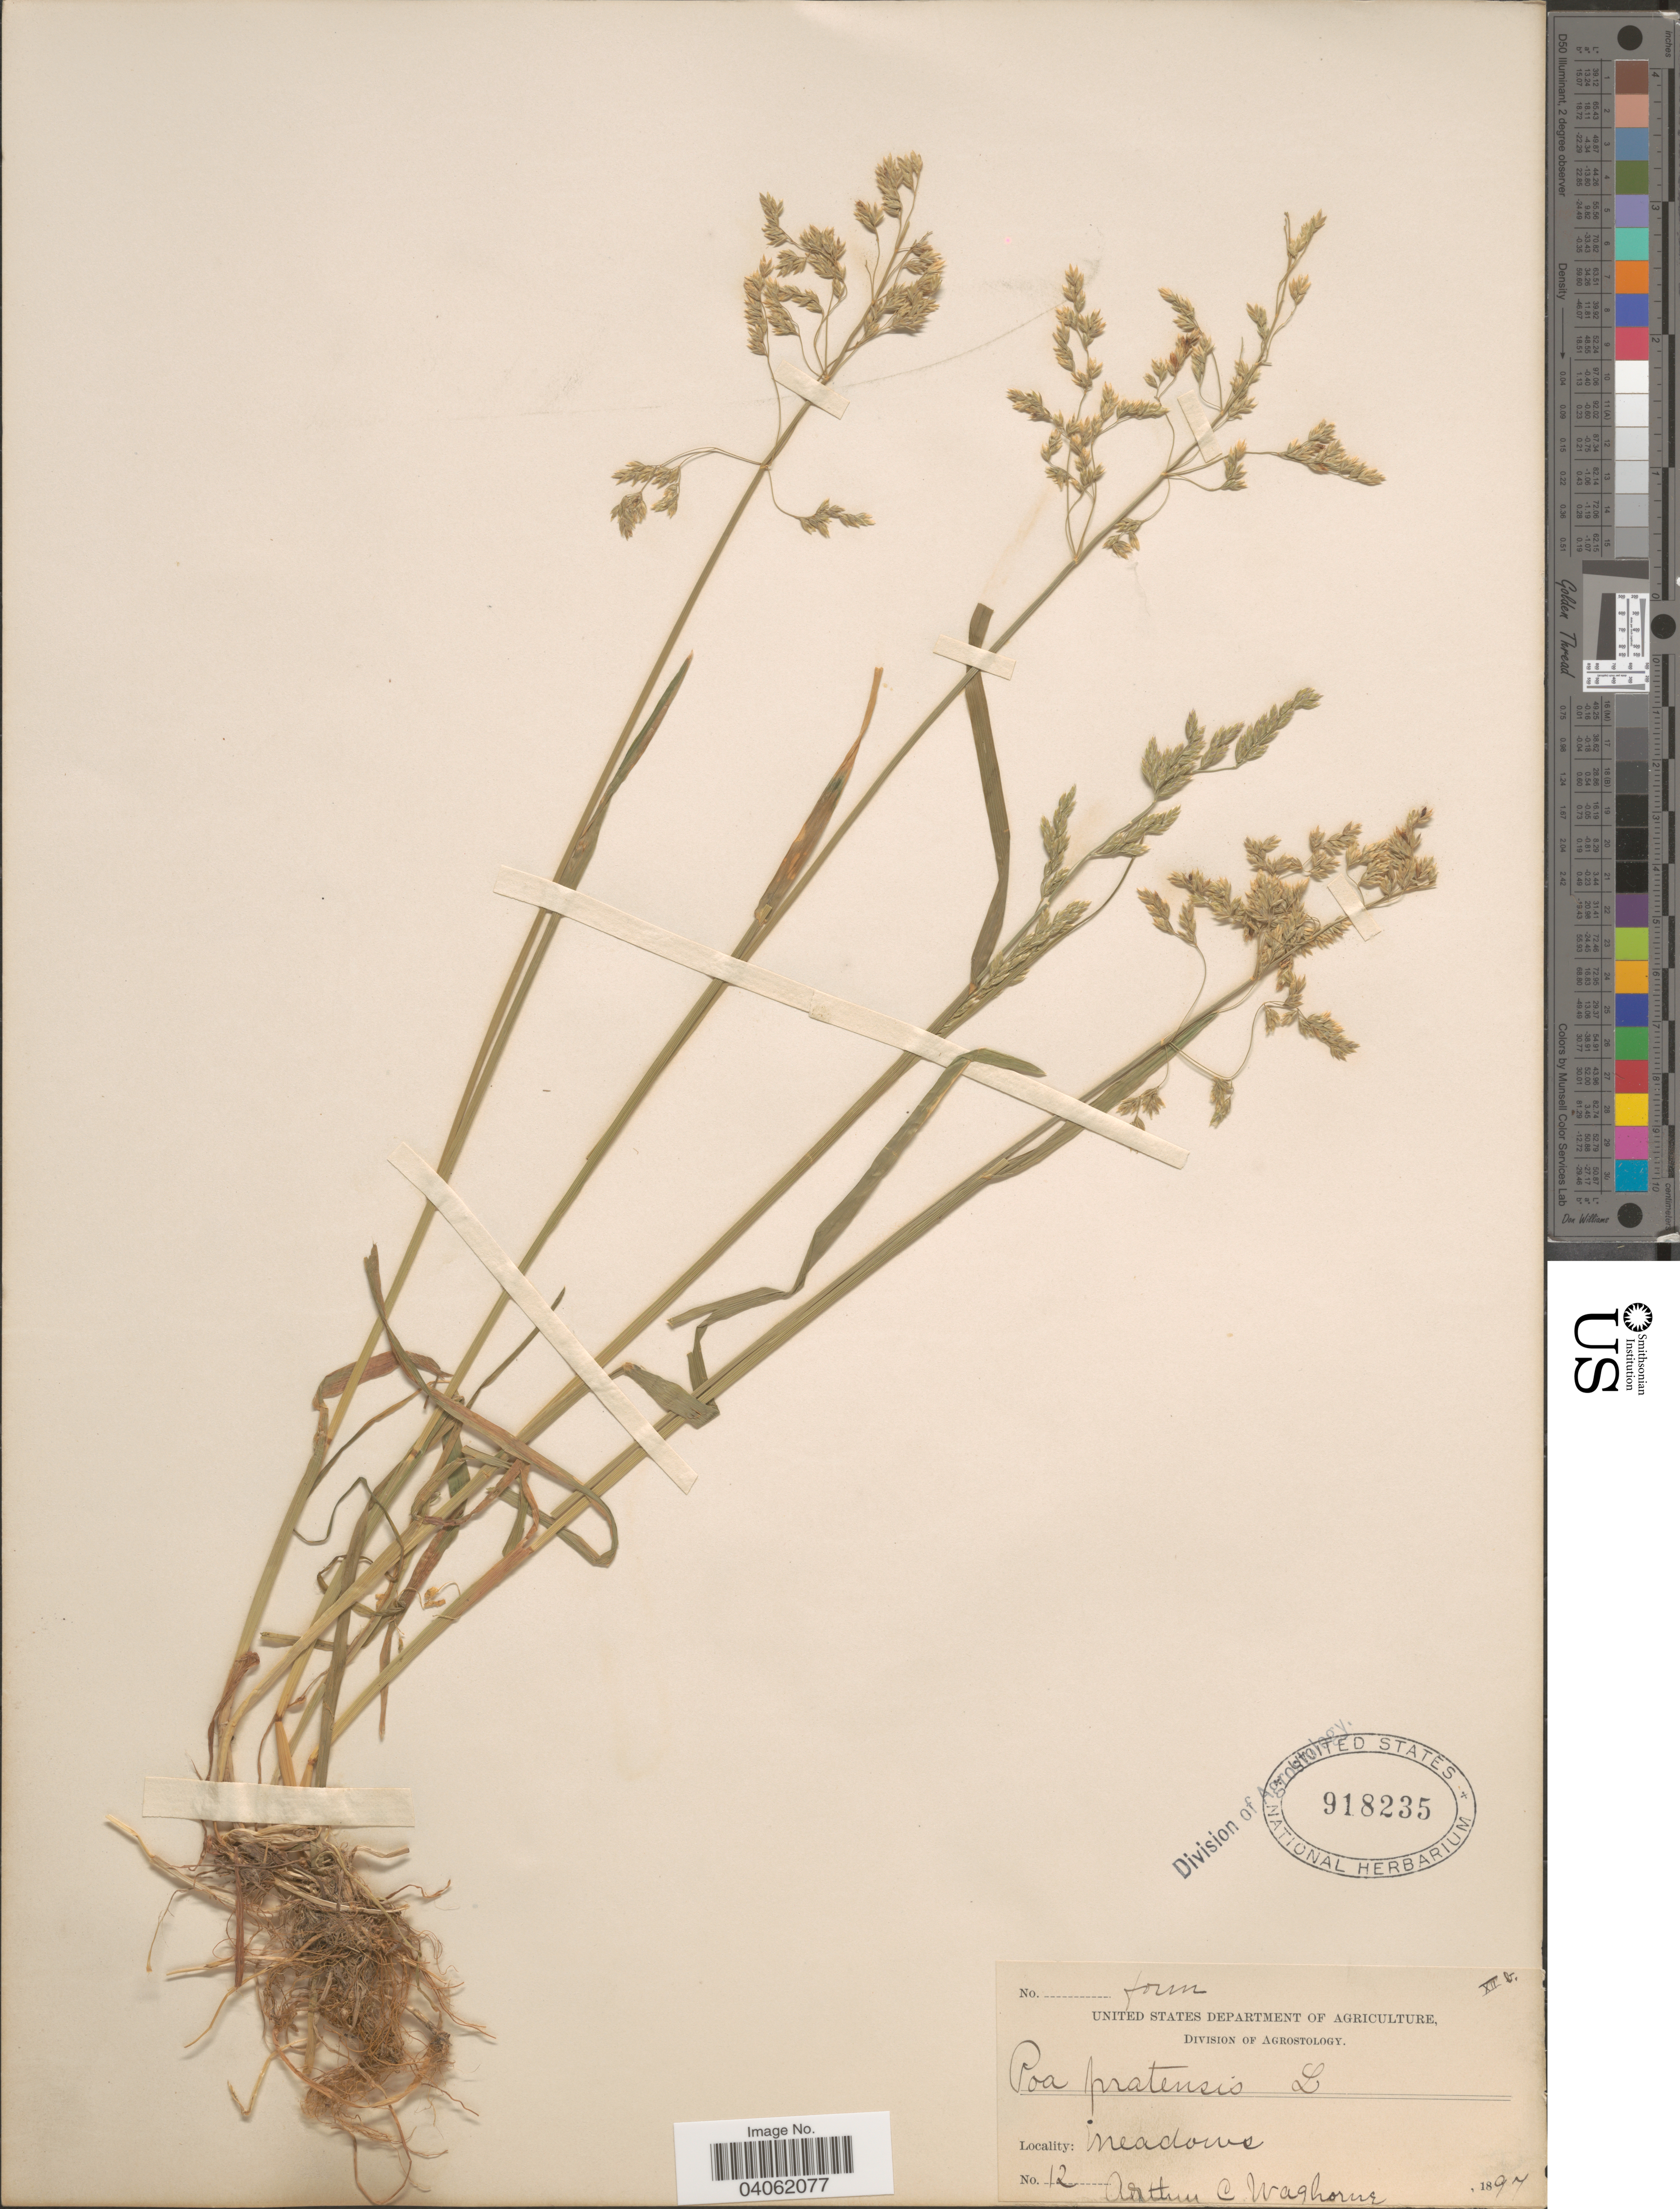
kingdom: Plantae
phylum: Tracheophyta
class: Liliopsida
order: Poales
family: Poaceae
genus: Poa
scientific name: Poa pratensis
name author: L.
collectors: A. Waghorne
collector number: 12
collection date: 1897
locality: Meadows.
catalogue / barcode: US 918235